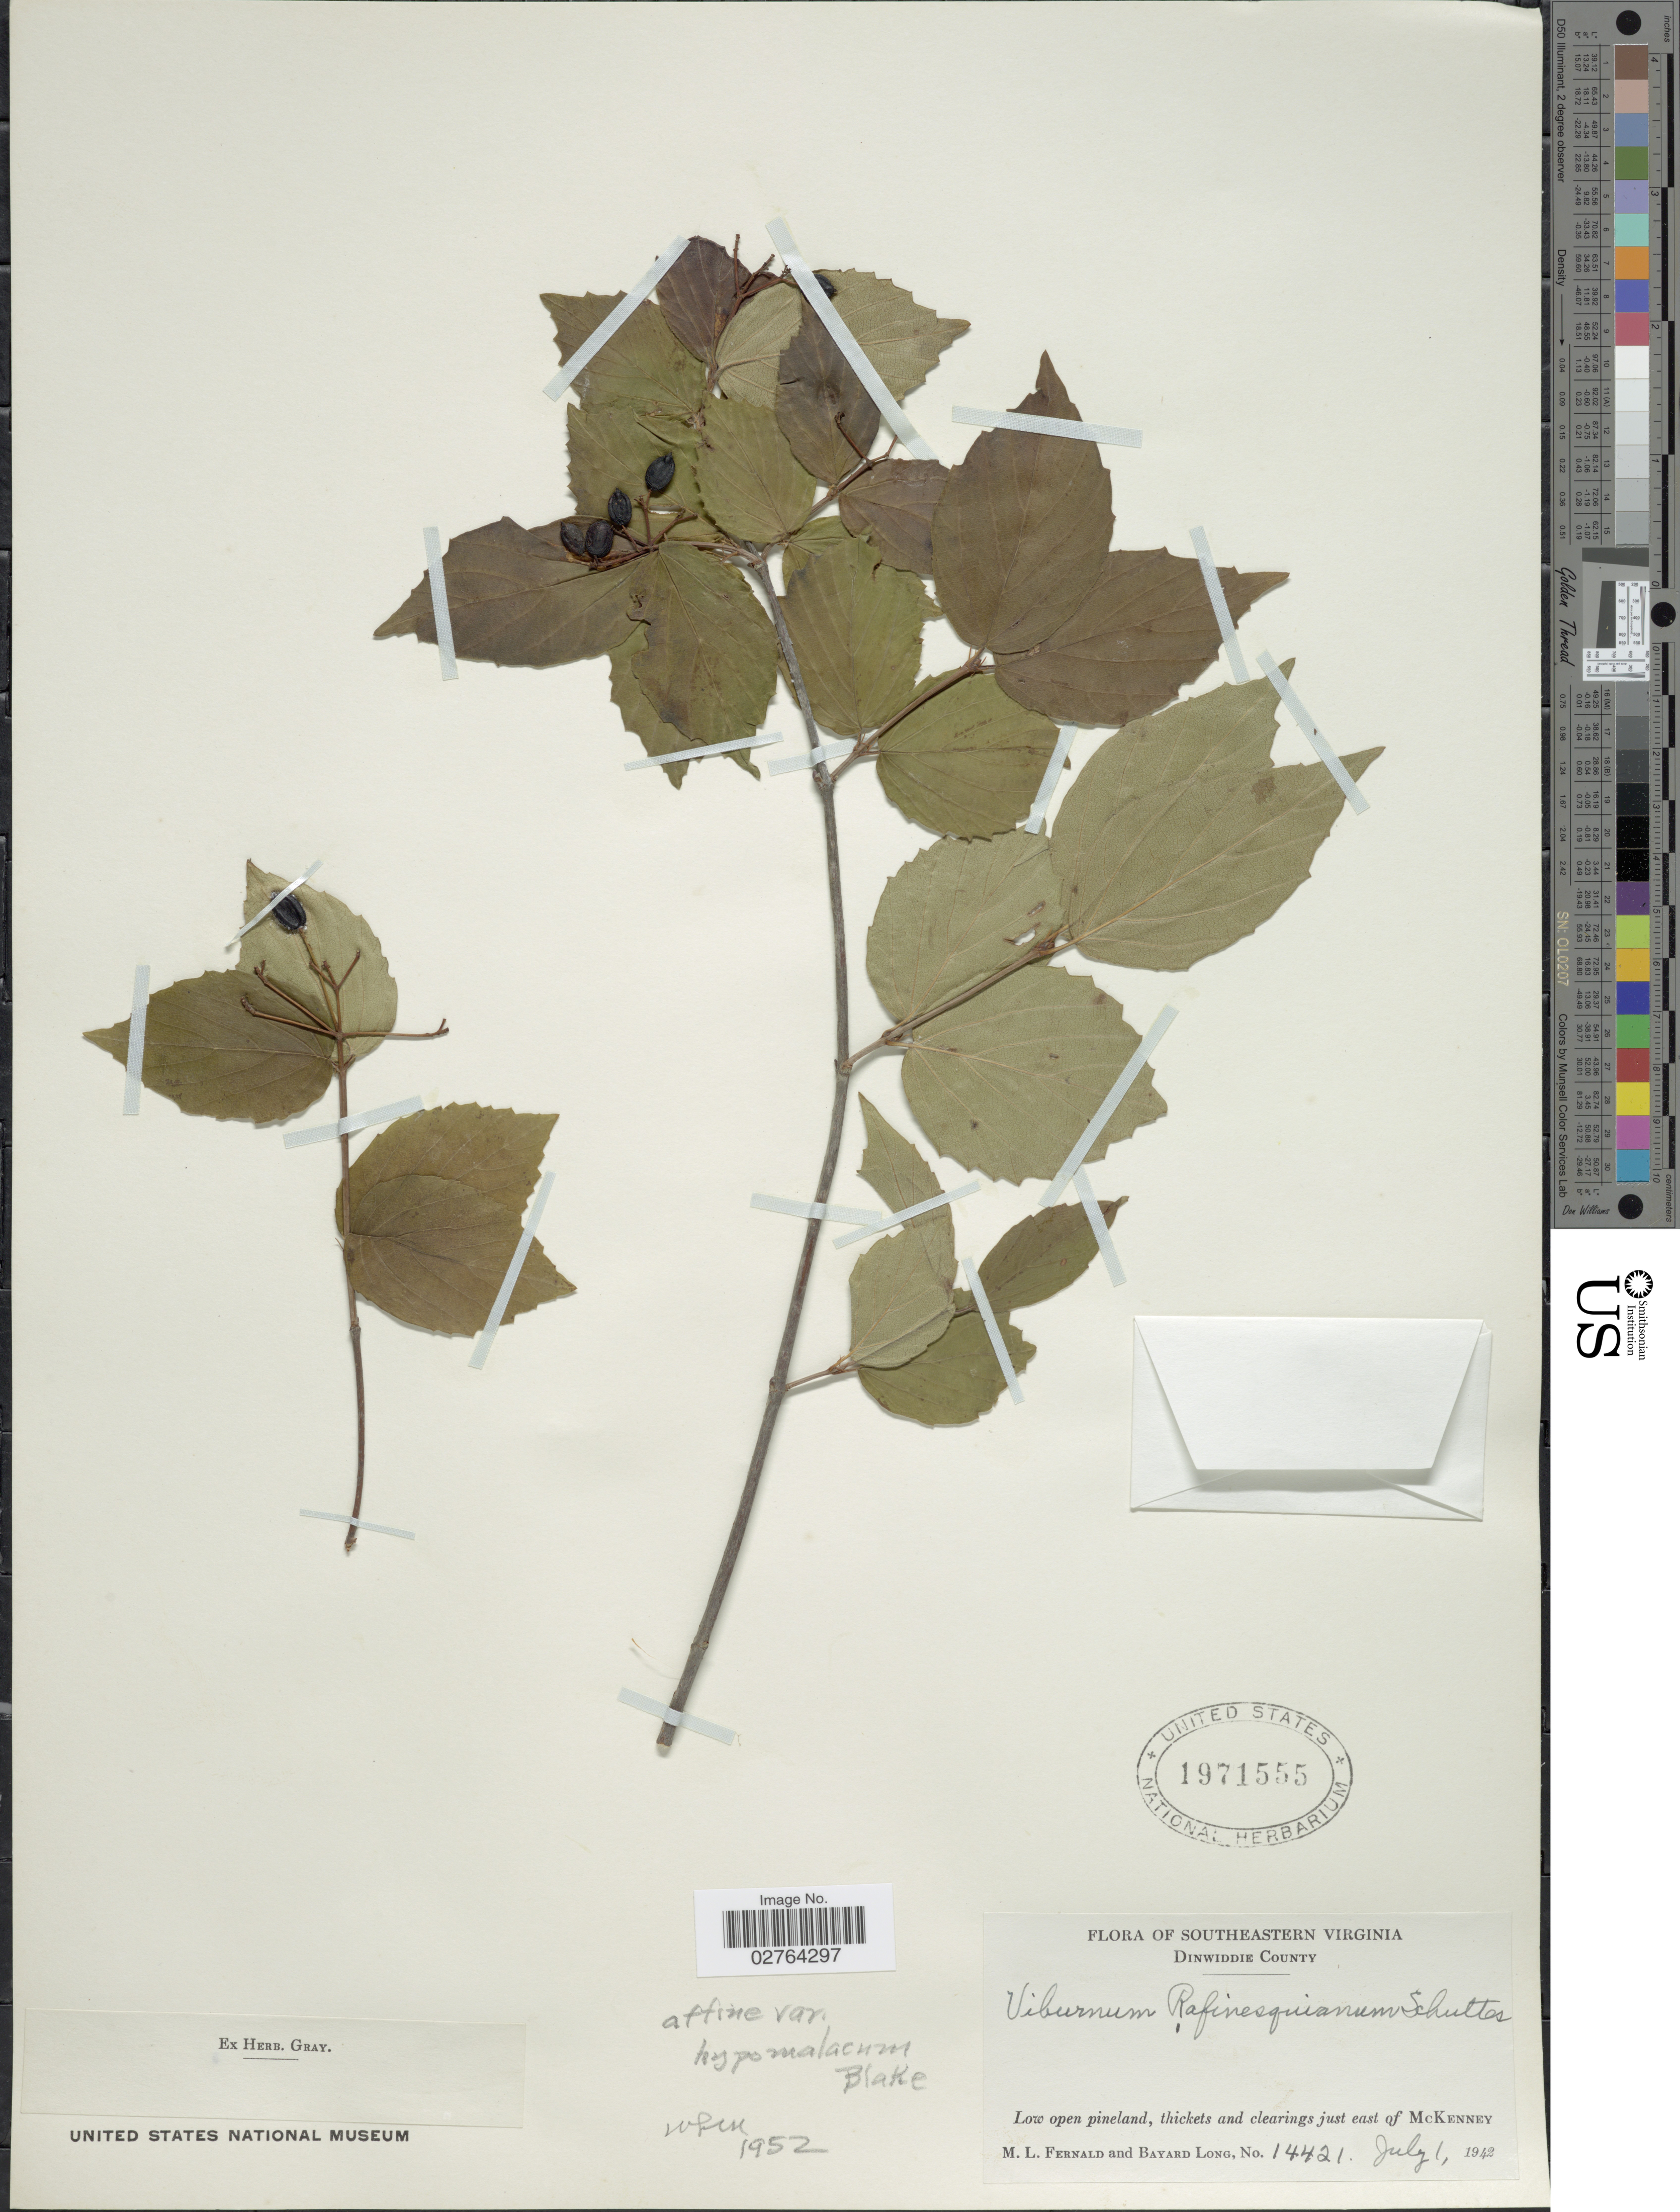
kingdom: Plantae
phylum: Tracheophyta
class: Magnoliopsida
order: Dipsacales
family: Viburnaceae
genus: Viburnum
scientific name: Viburnum rafinesqueanum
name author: Schult.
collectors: M. L. Fernald & B. Long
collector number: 14421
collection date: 1942-07-01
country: United States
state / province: Virginia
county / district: Dinwiddie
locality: Southeastern Virginia. Dinwiddie County. Low open pineland, thickets and clearings just east of McKenney.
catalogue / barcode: US 1971555